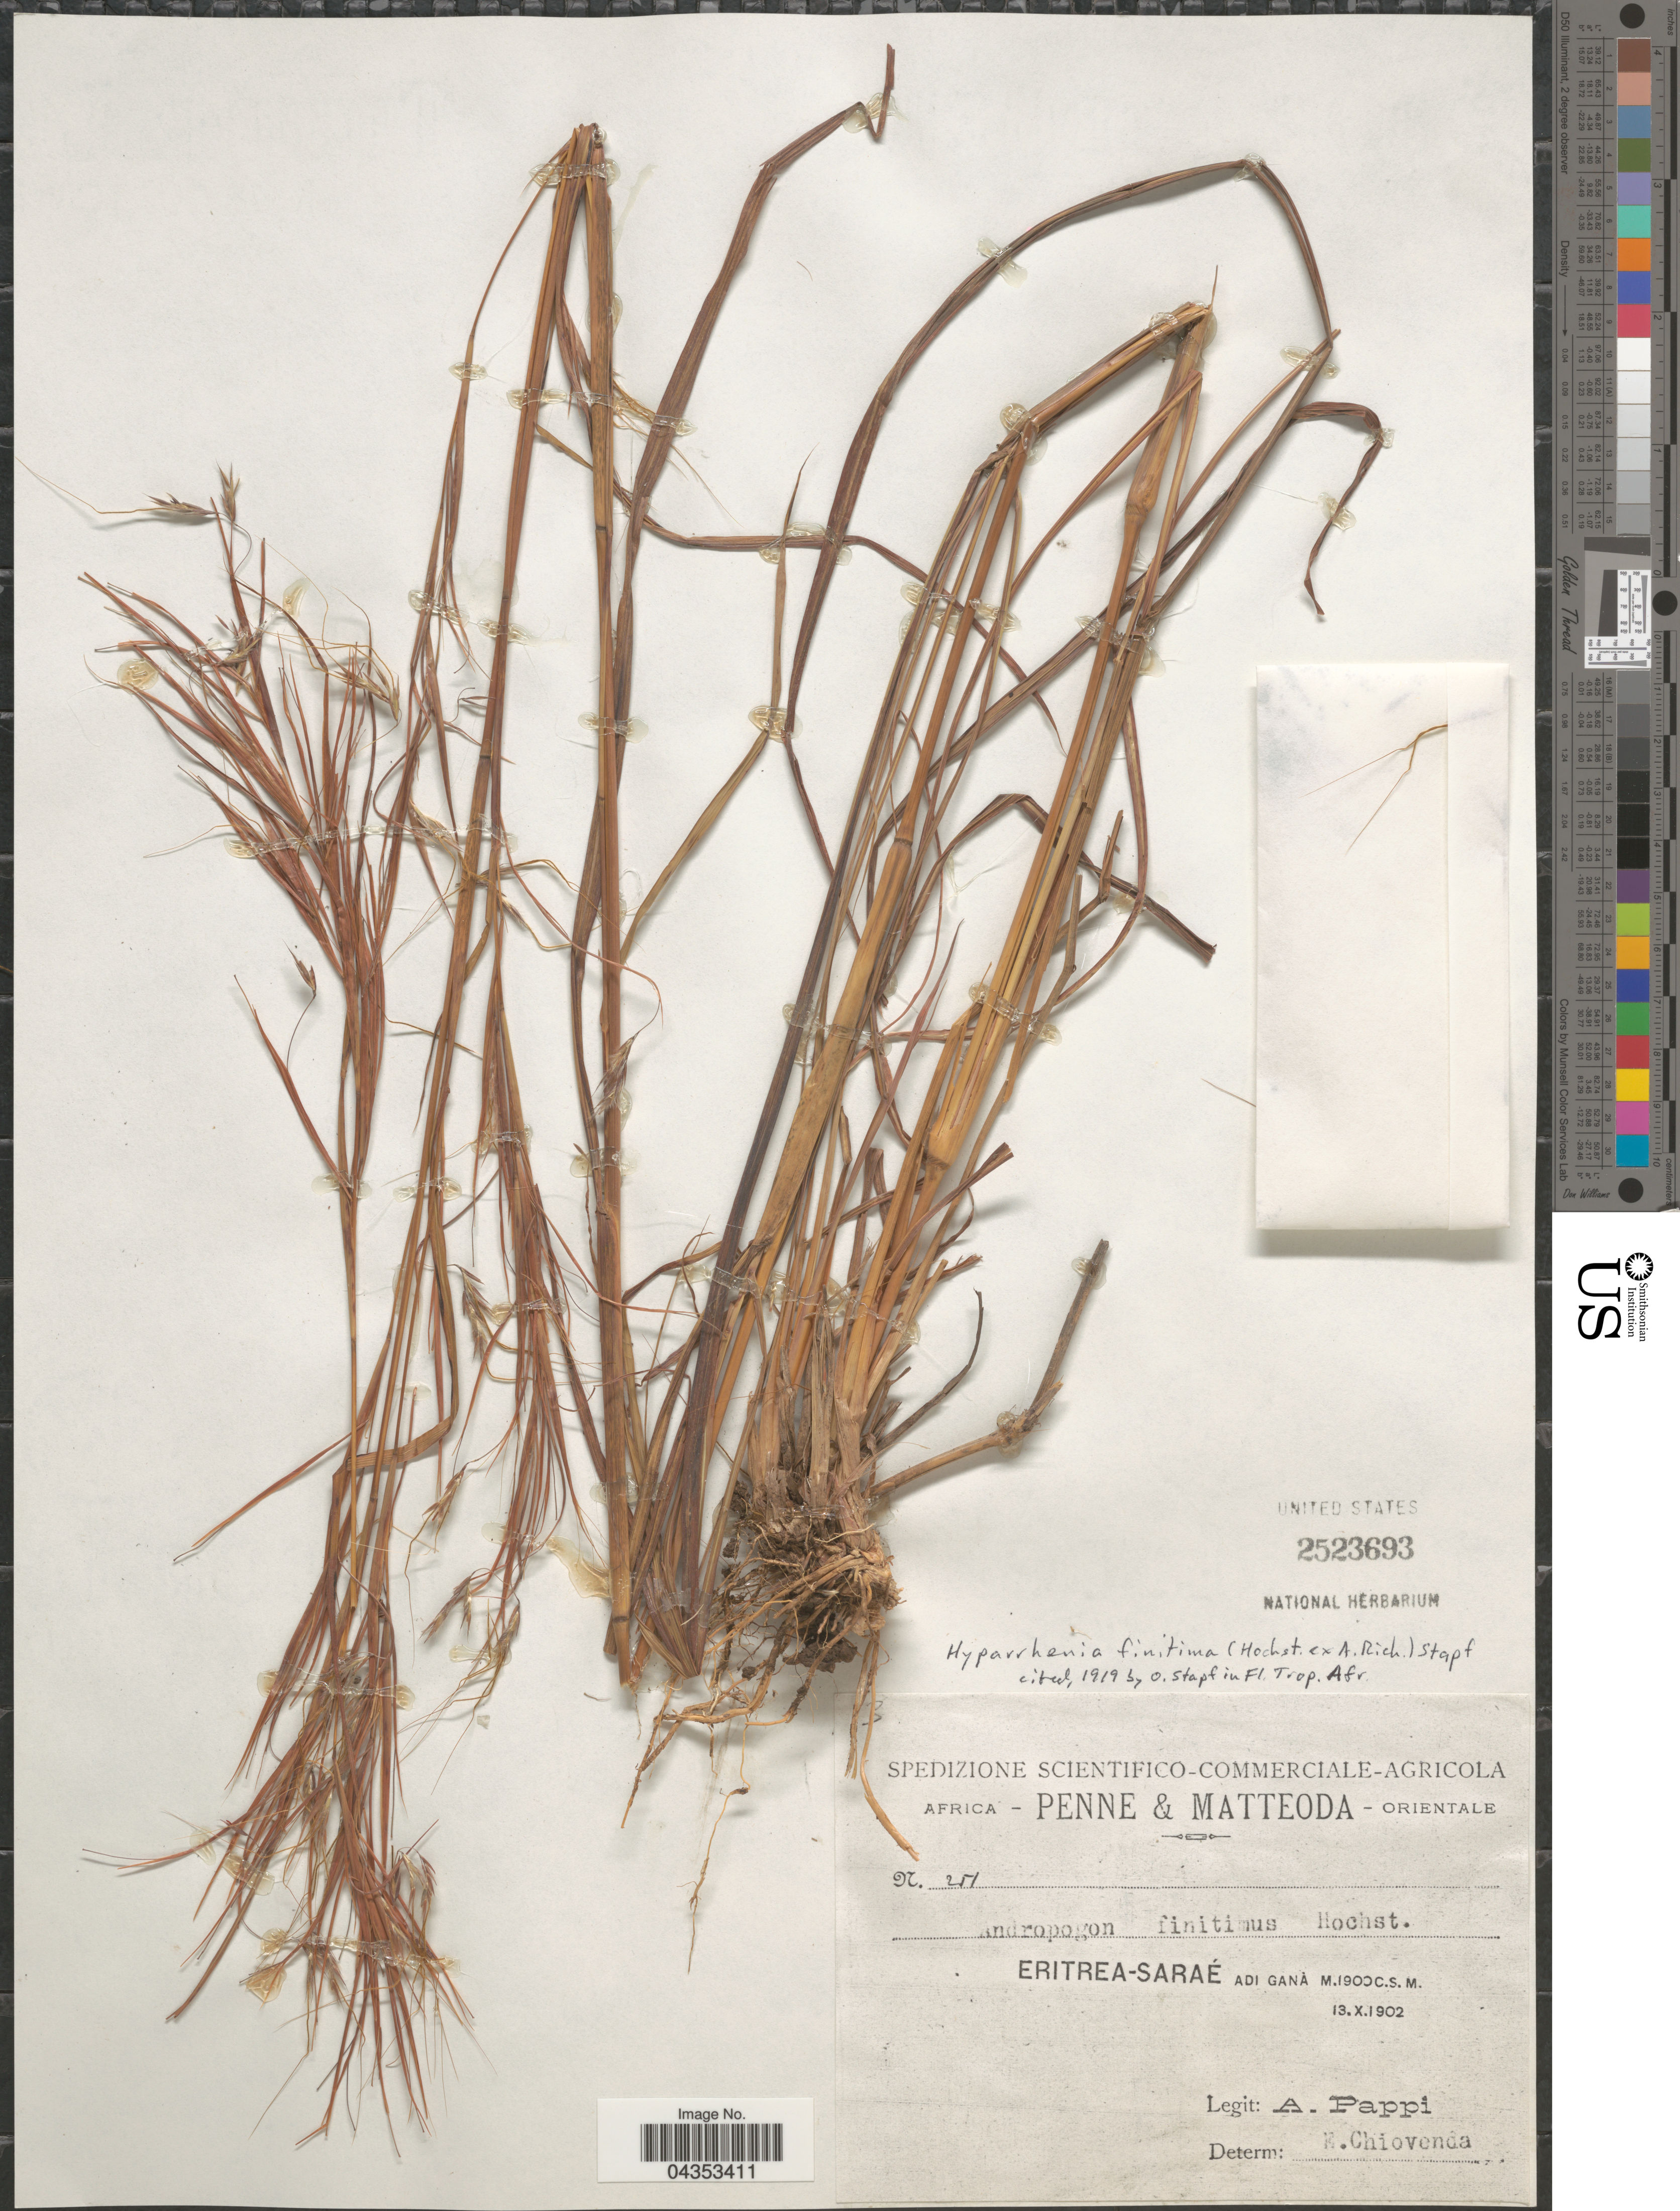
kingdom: Plantae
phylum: Tracheophyta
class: Liliopsida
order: Poales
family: Poaceae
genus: Hyparrhenia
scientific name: Hyparrhenia finitima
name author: (Hochst. ex A. Rich.) Stapf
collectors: A. Pappi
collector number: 251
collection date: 1902-10-13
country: Eritrea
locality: Africa Orientale. Saraé adi Ganá.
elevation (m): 1900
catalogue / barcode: US 2523693